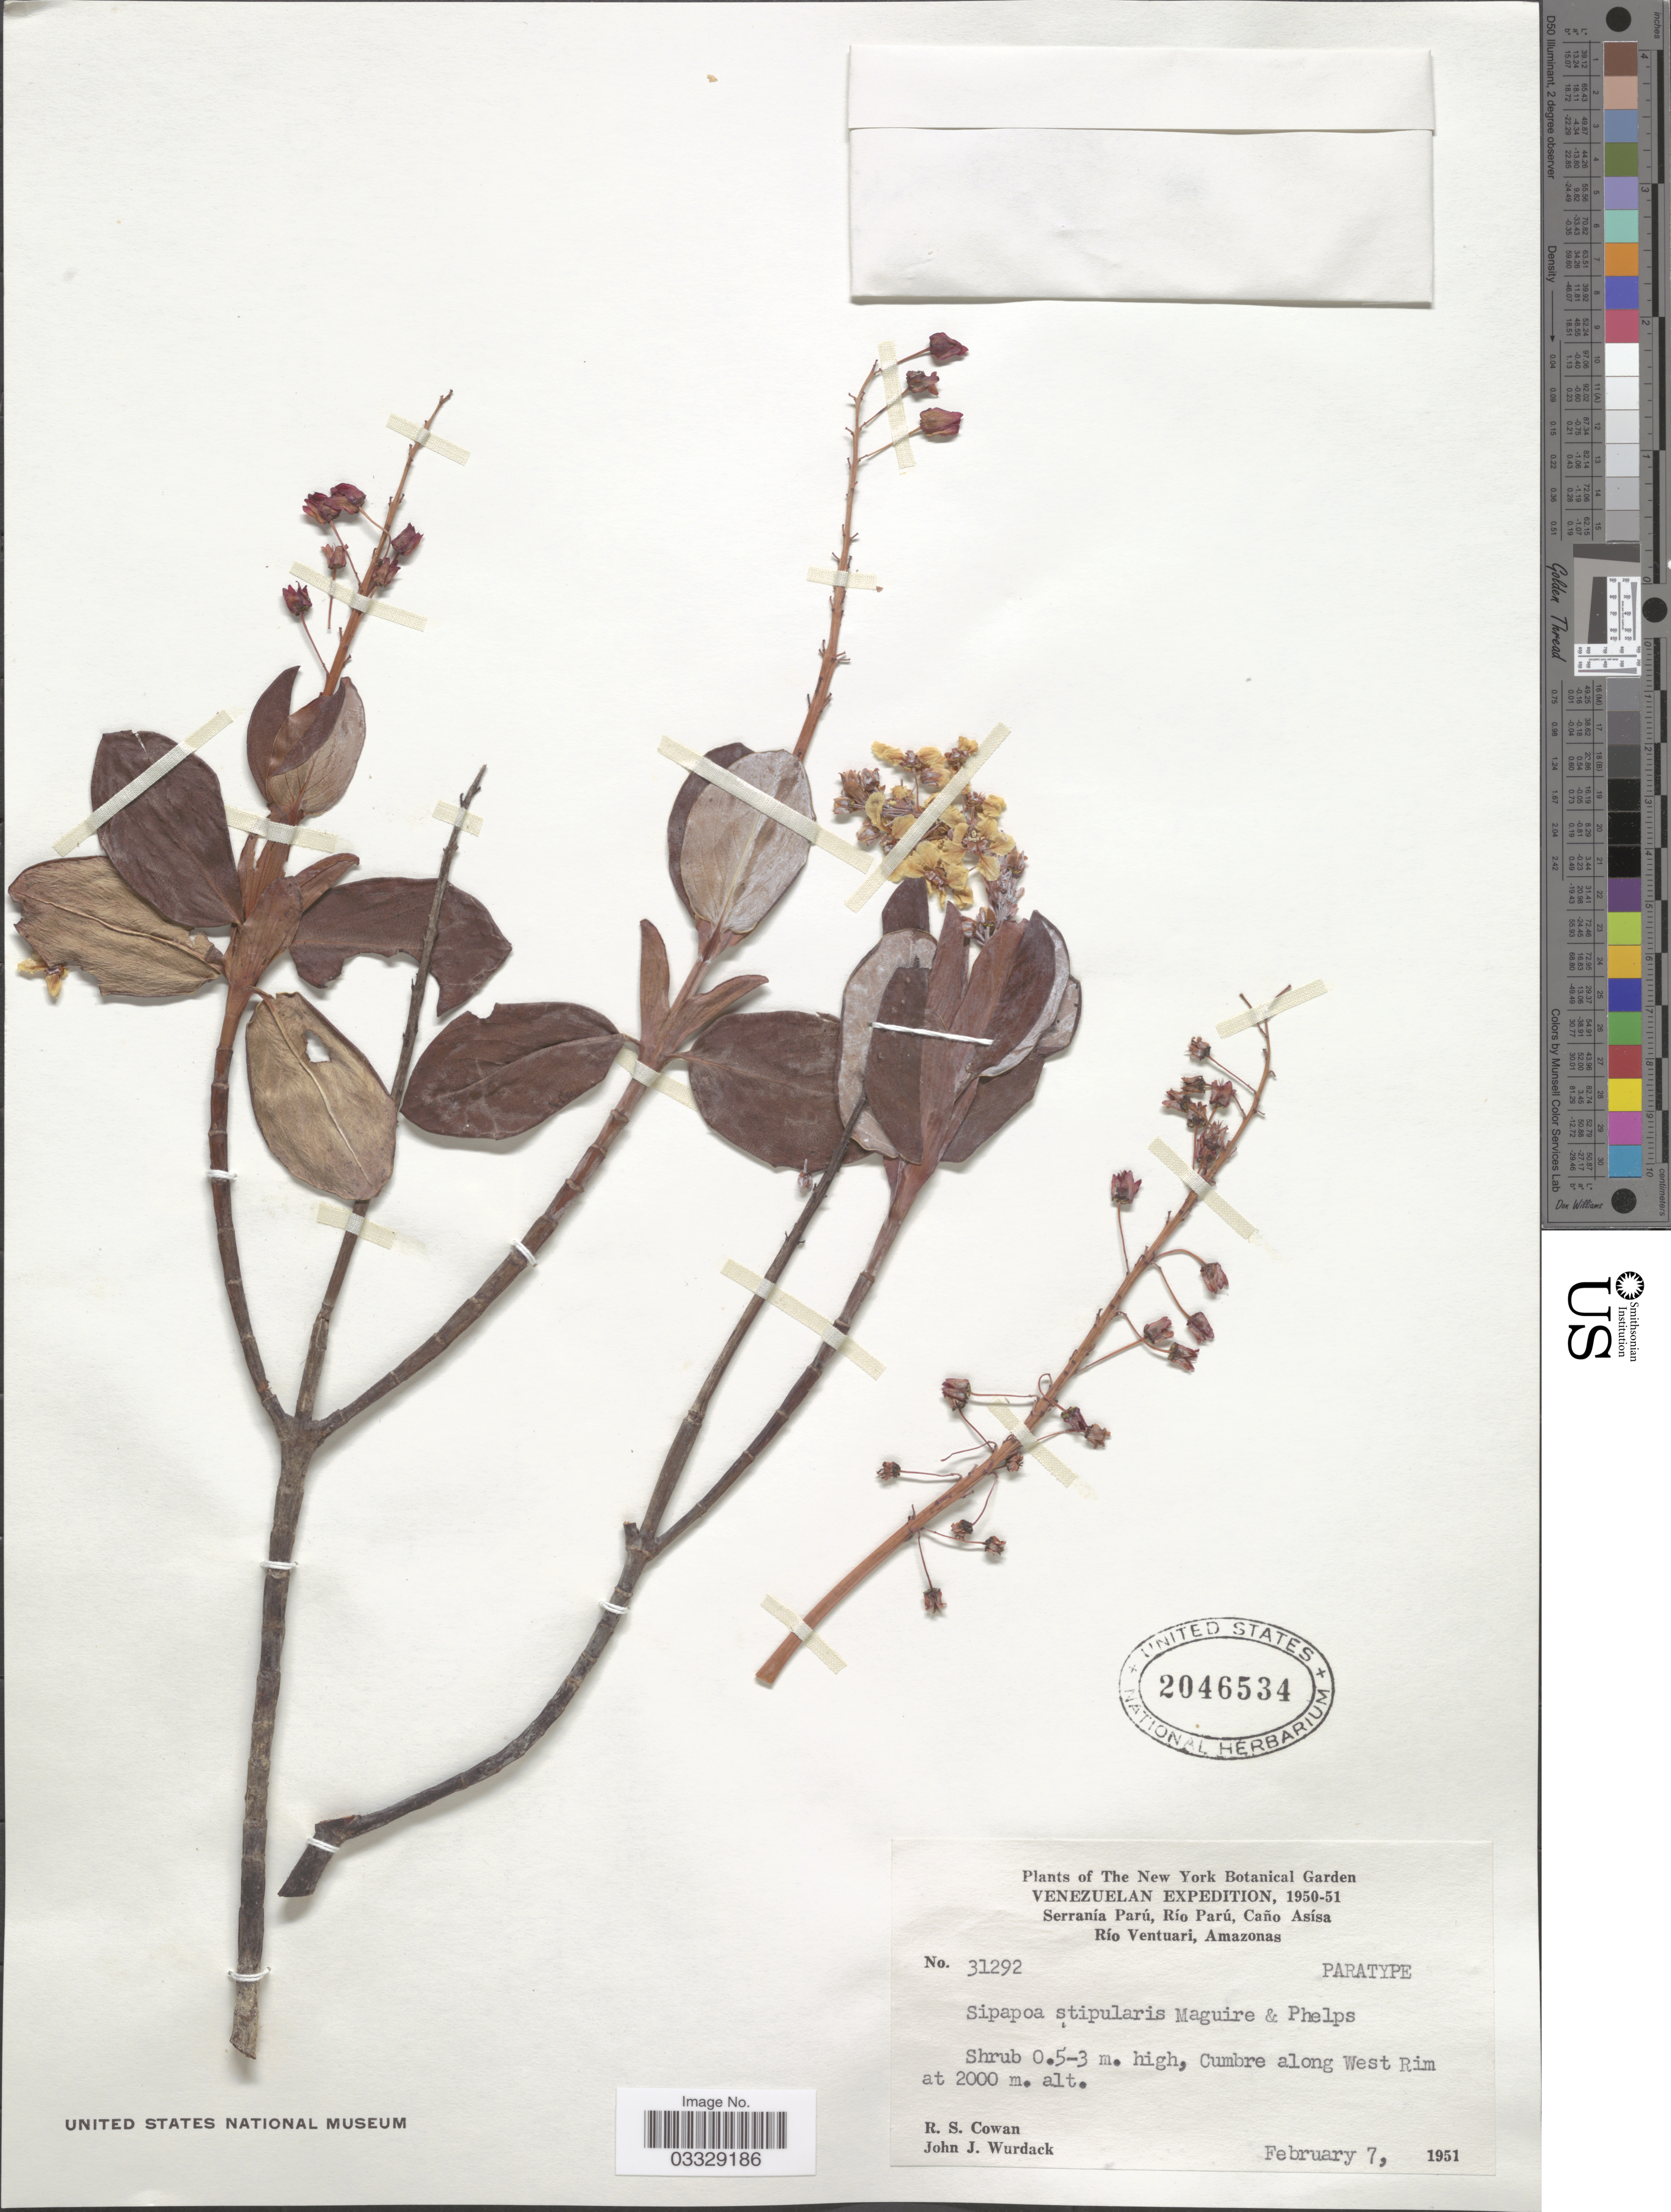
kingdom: Plantae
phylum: Tracheophyta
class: Magnoliopsida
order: Malpighiales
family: Malpighiaceae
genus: Diacidia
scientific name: Diacidia stipularis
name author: (Maguire & K.D. Phelps) W.R. Anderson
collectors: R. S. Cowan & J. J. Wurdack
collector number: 31292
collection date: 1951-02-07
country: Venezuela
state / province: Amazonas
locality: Serranía Parú, Río Parú, Caño Asísa. Río Ventuari. Cumbre along West Rim.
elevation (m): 2000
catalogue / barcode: US 2046534